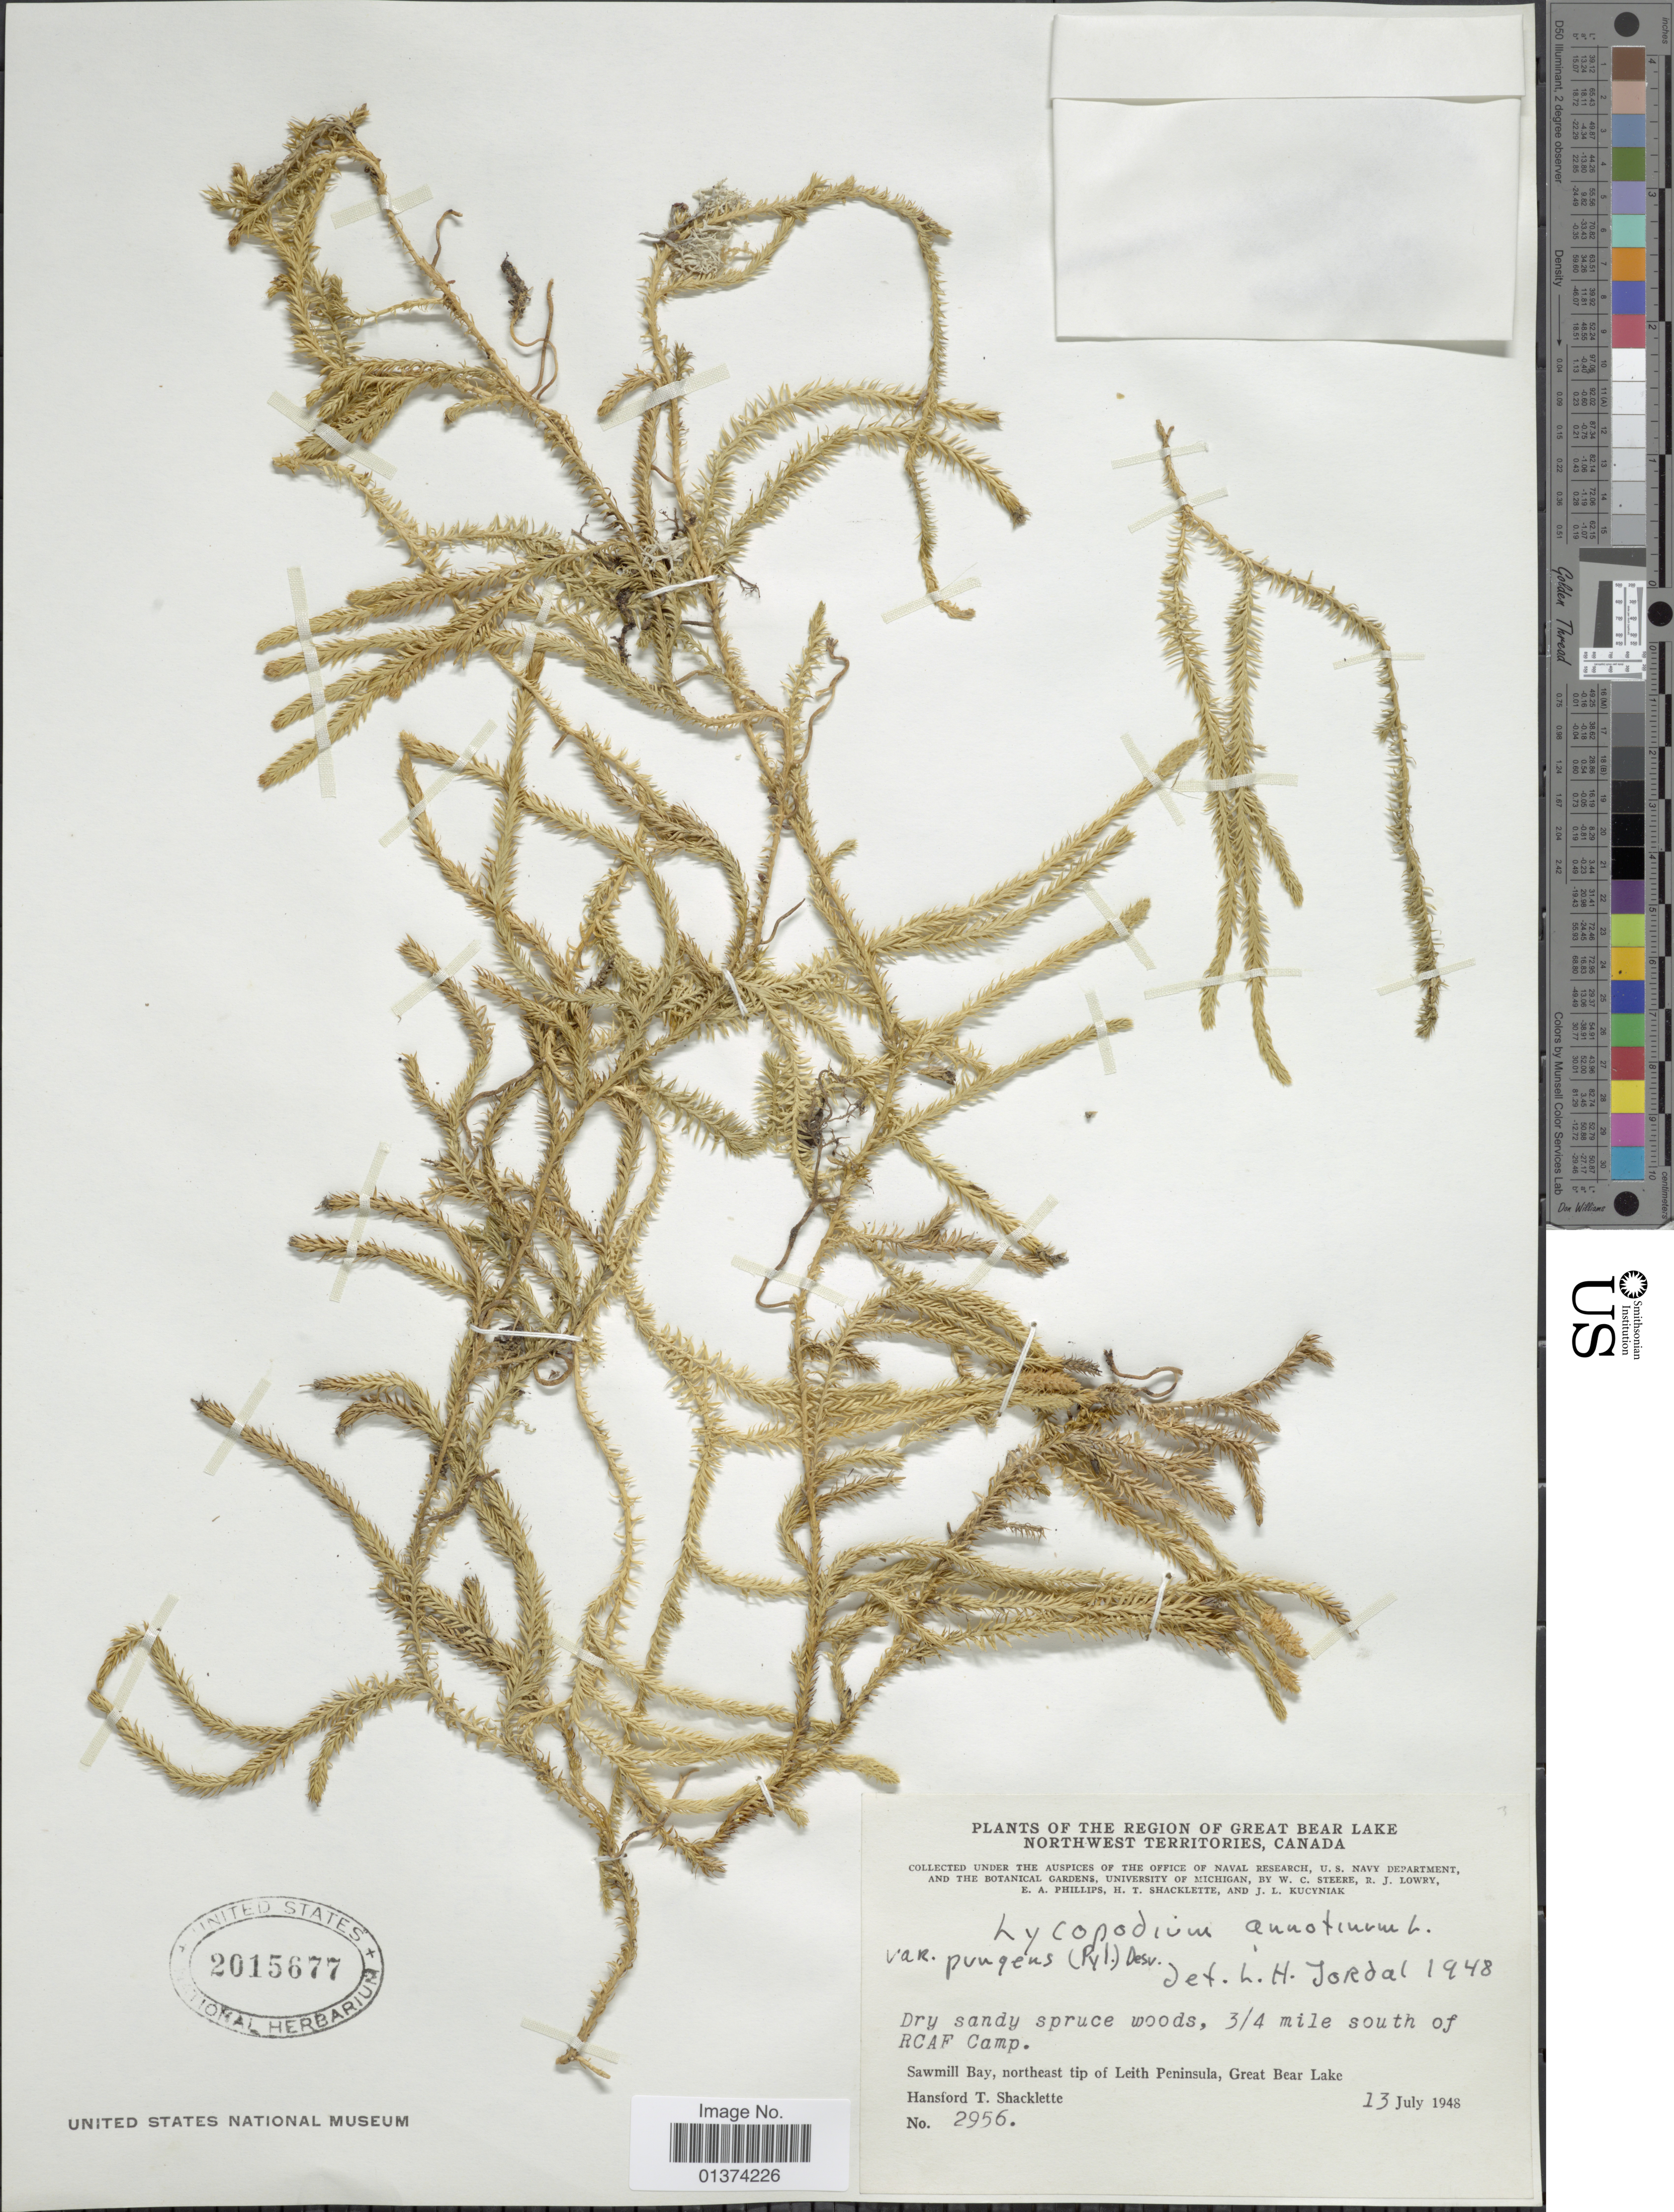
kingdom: Plantae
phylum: Tracheophyta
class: Lycopodiopsida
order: Lycopodiales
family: Lycopodiaceae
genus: Spinulum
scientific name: Spinulum annotinum subsp. annotinum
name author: (L.) A. Haines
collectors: H. Shacklette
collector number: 2956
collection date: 1948-07-13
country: Canada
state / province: Northwest Territories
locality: The Region of Great Bear Lake, Sawmill Bay, northeast tip of Leith Peninsula, Great Bear Lake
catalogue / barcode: US 2015677